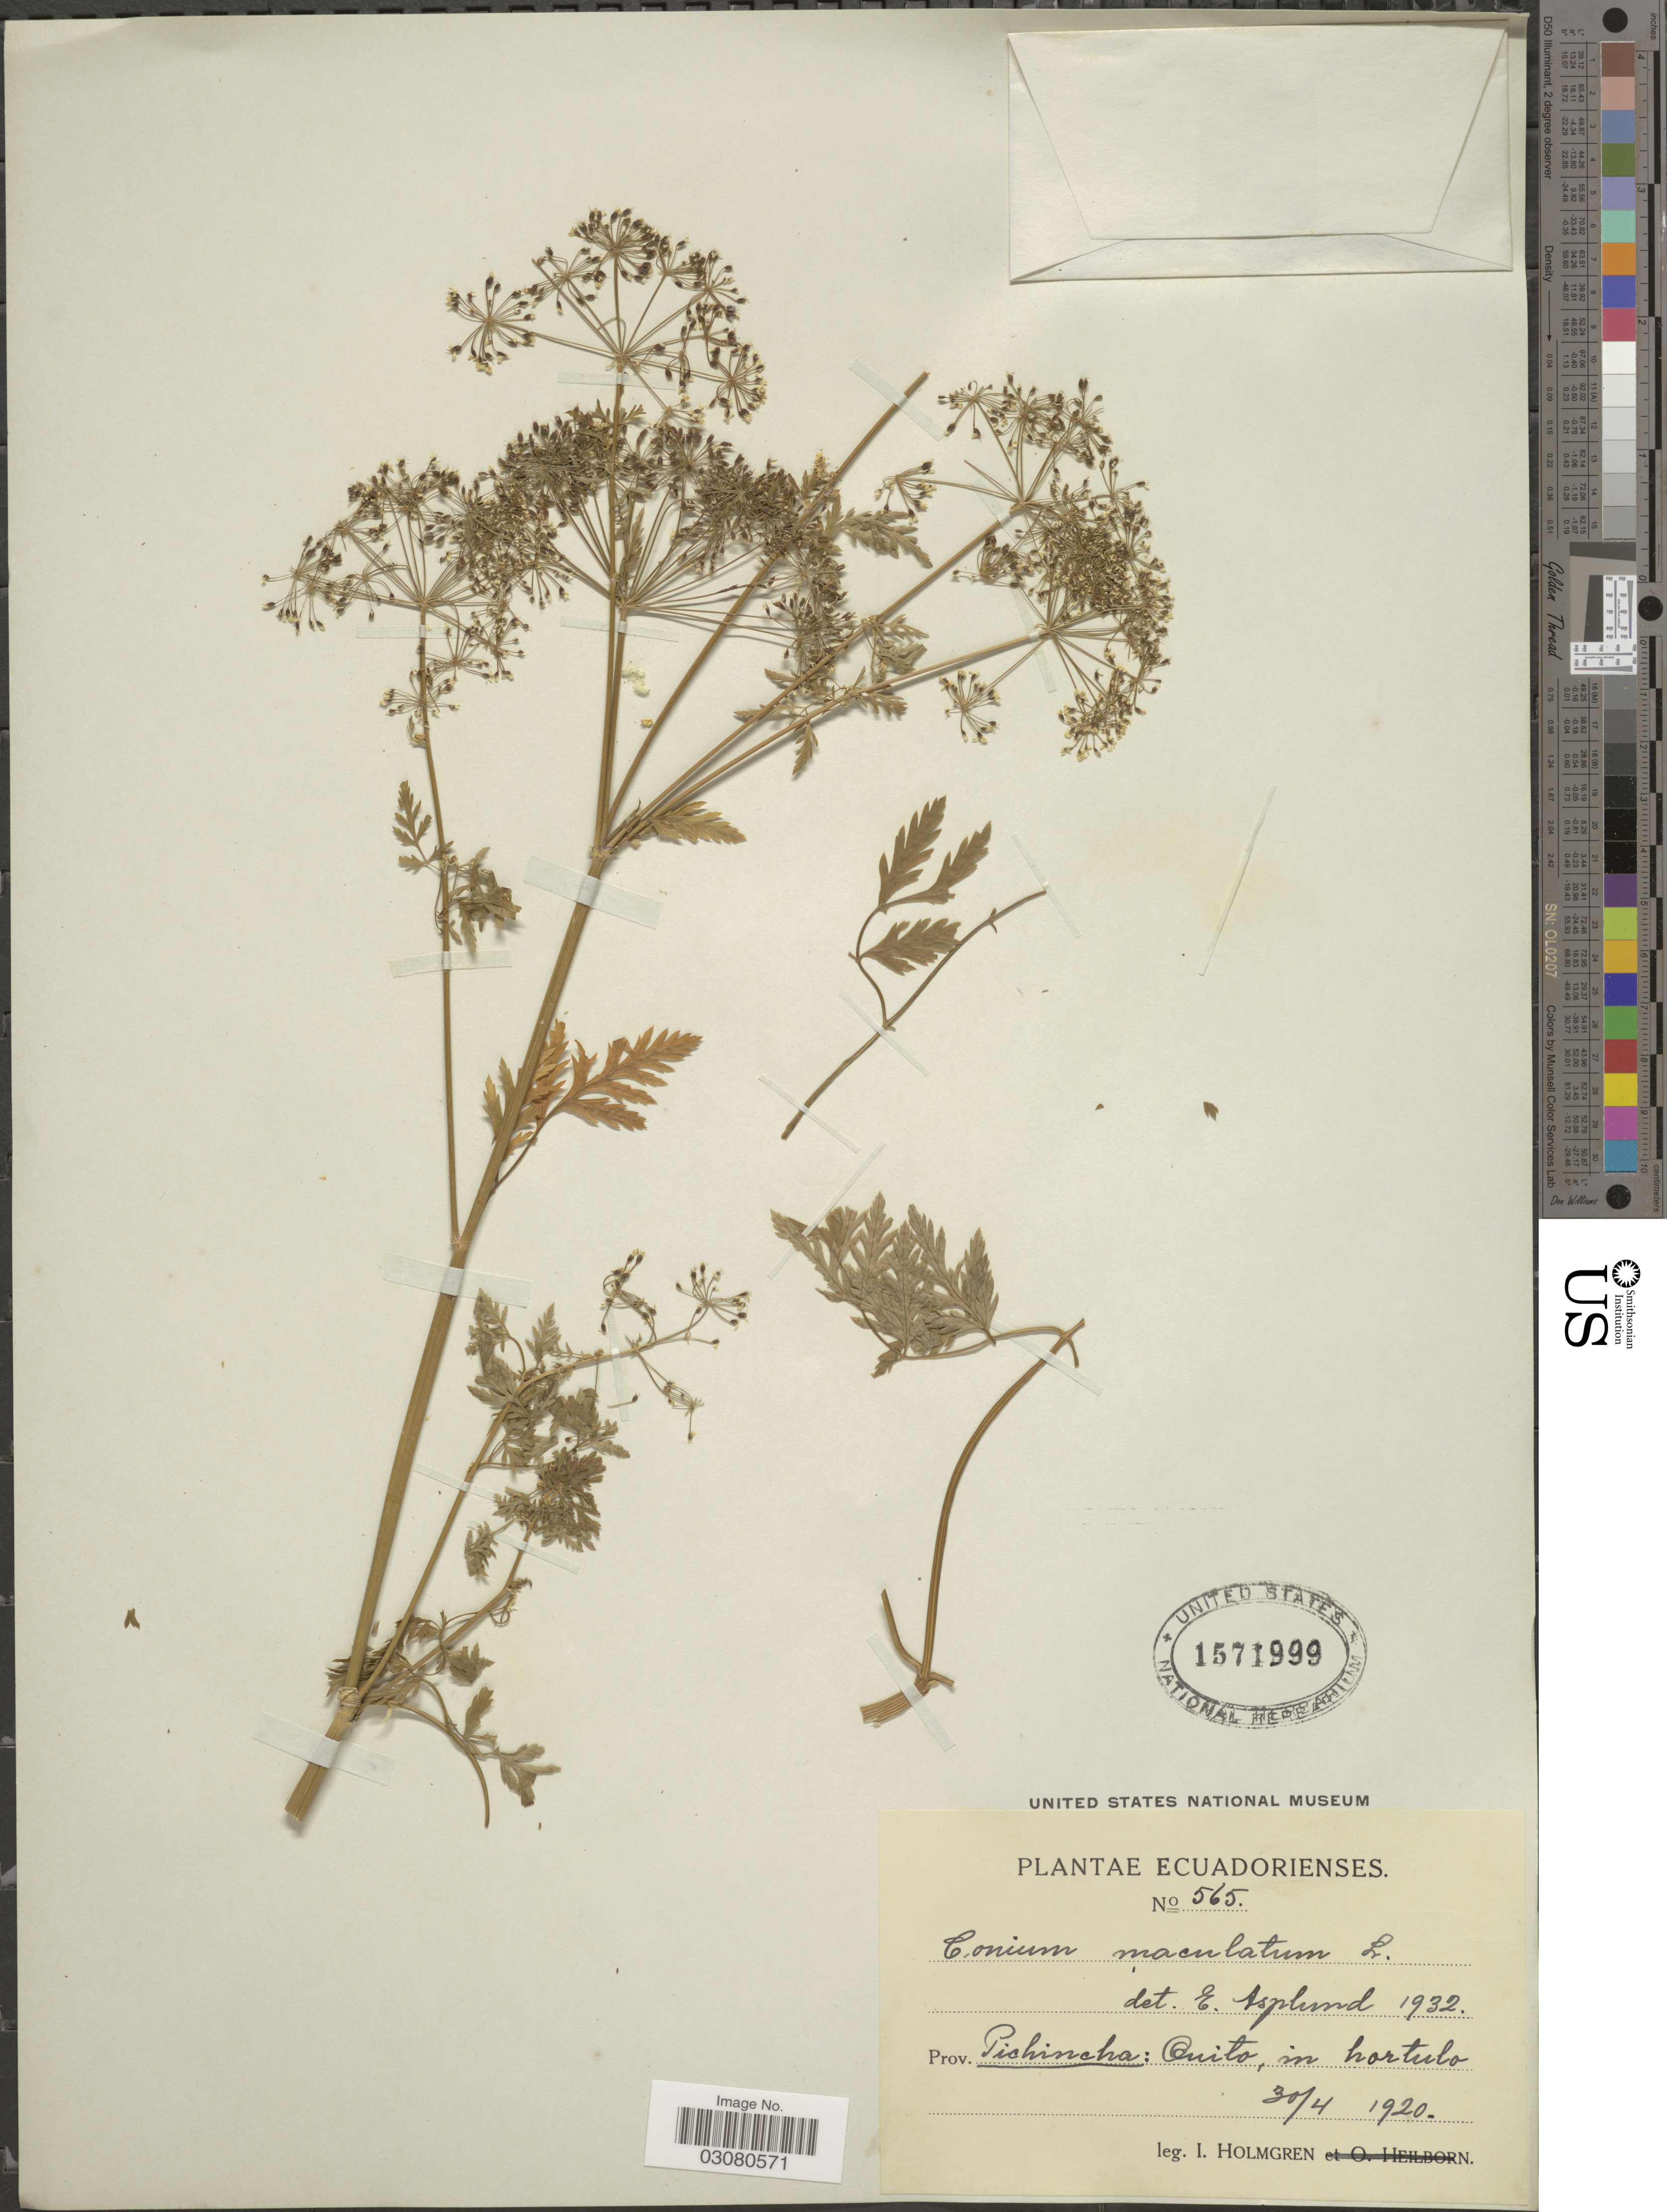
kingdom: Plantae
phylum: Tracheophyta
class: Magnoliopsida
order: Apiales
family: Apiaceae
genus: Conium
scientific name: Conium maculatum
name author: L.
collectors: I. Holmgren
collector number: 565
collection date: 1920-04-30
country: Ecuador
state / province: Pichincha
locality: Quito, in hortulo.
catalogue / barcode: US 1571999